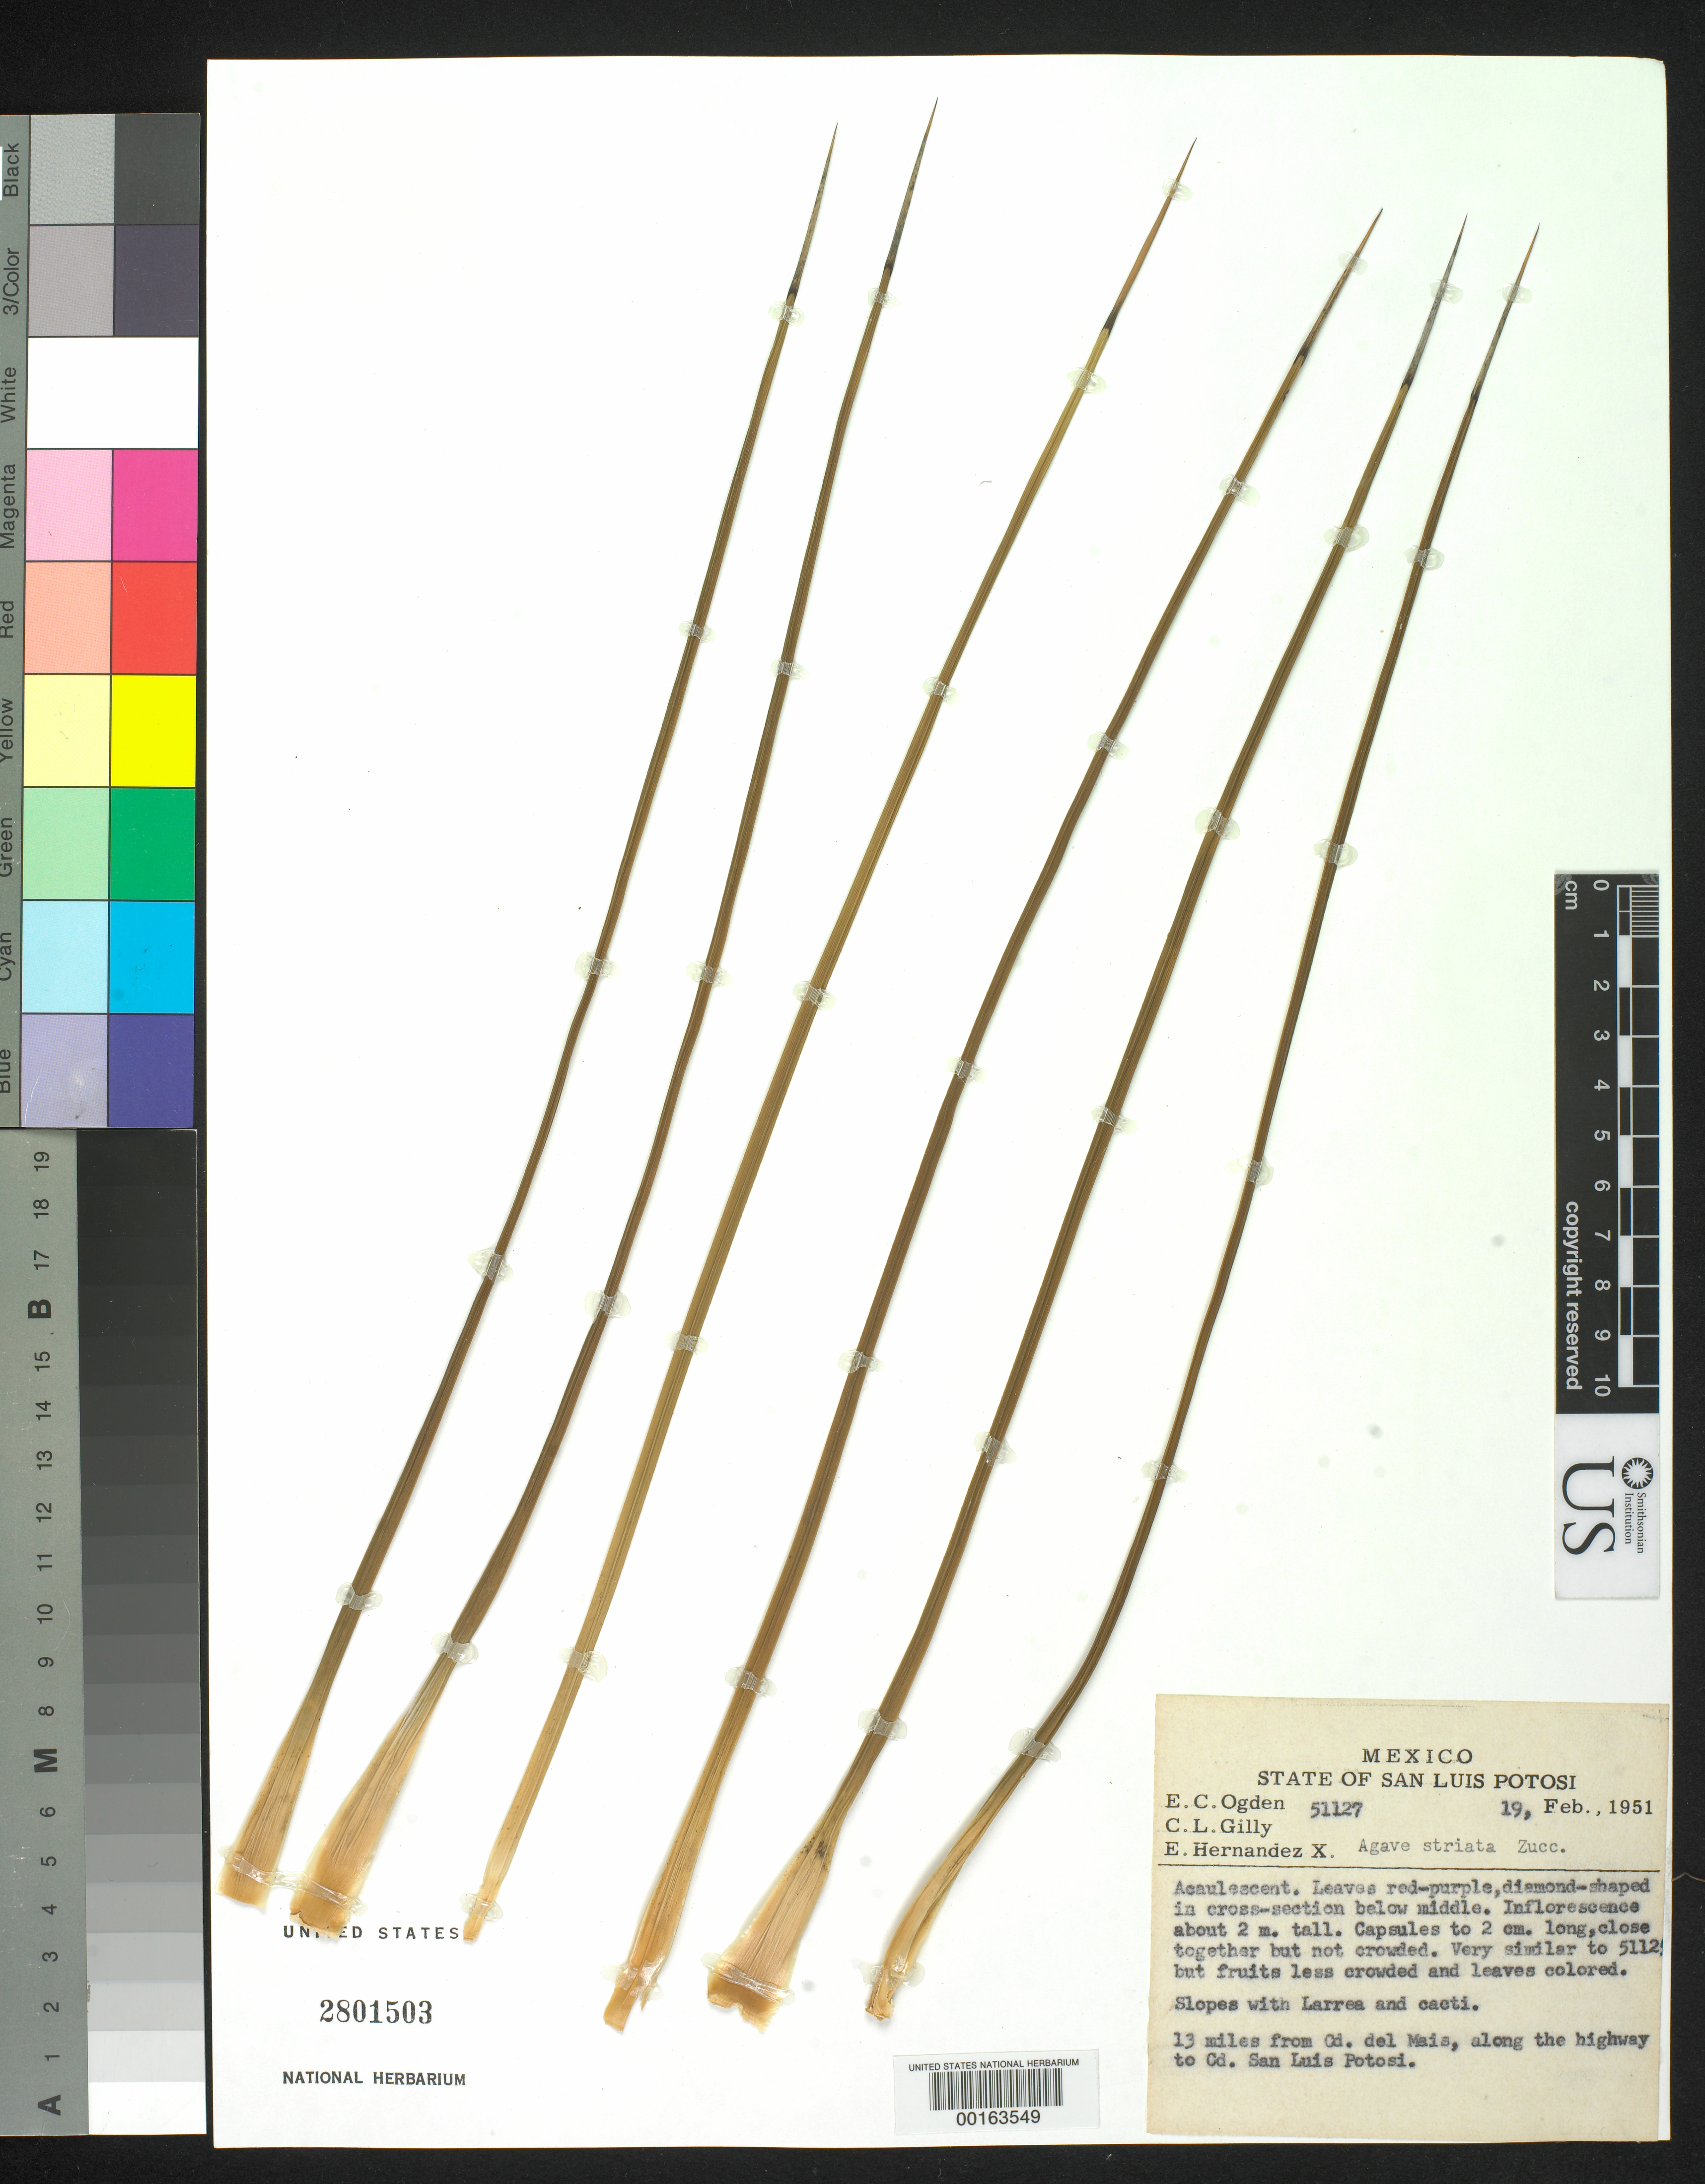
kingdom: Plantae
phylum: Tracheophyta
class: Liliopsida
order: Asparagales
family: Asparagaceae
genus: Agave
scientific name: Agave striata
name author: Zucc.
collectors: E. C. Ogden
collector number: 51127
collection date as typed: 19 Feb 1951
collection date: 1951-02-19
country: Mexico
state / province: San Luis Potosí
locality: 13 mi from Cd. de Mais, along highway to Cd. San Luis Potosi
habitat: Slopes with larrea and cacti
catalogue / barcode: US 2801503